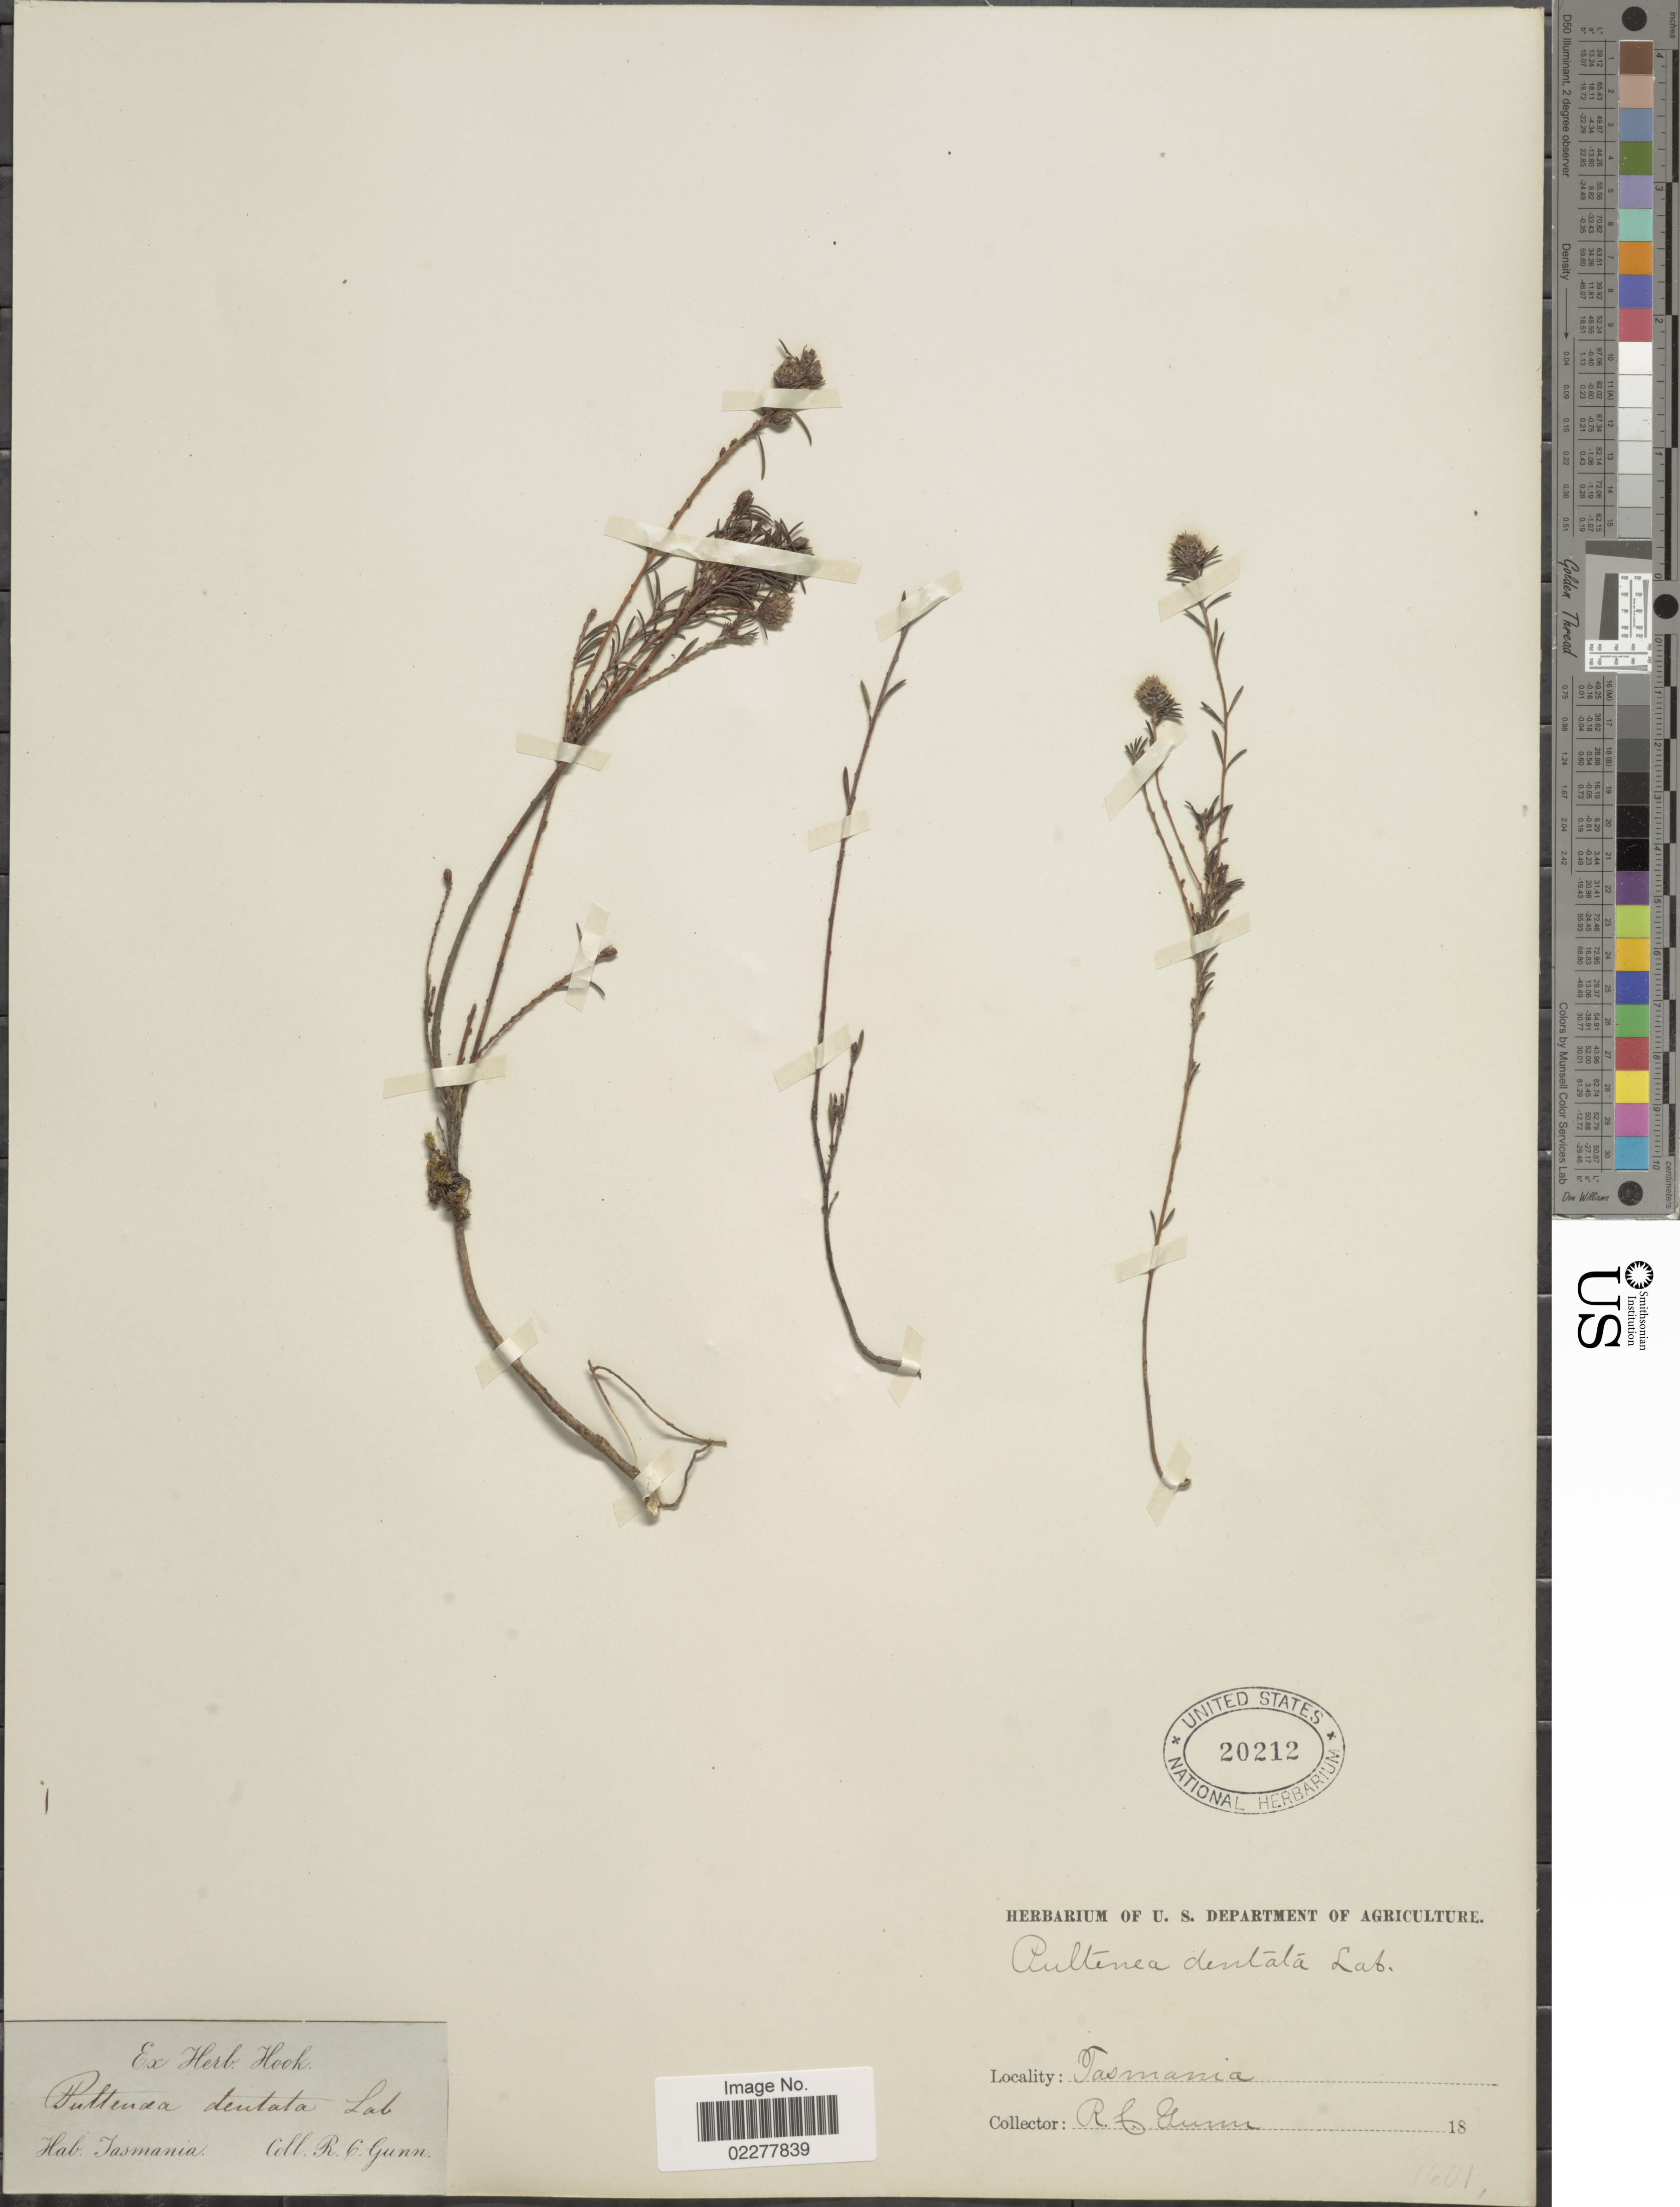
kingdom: Plantae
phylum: Tracheophyta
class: Magnoliopsida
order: Fabales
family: Fabaceae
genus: Pultenaea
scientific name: Pultenaea dentata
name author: Labill.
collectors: R. Gunn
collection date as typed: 18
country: Australia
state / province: Tasmania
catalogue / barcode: US 20212